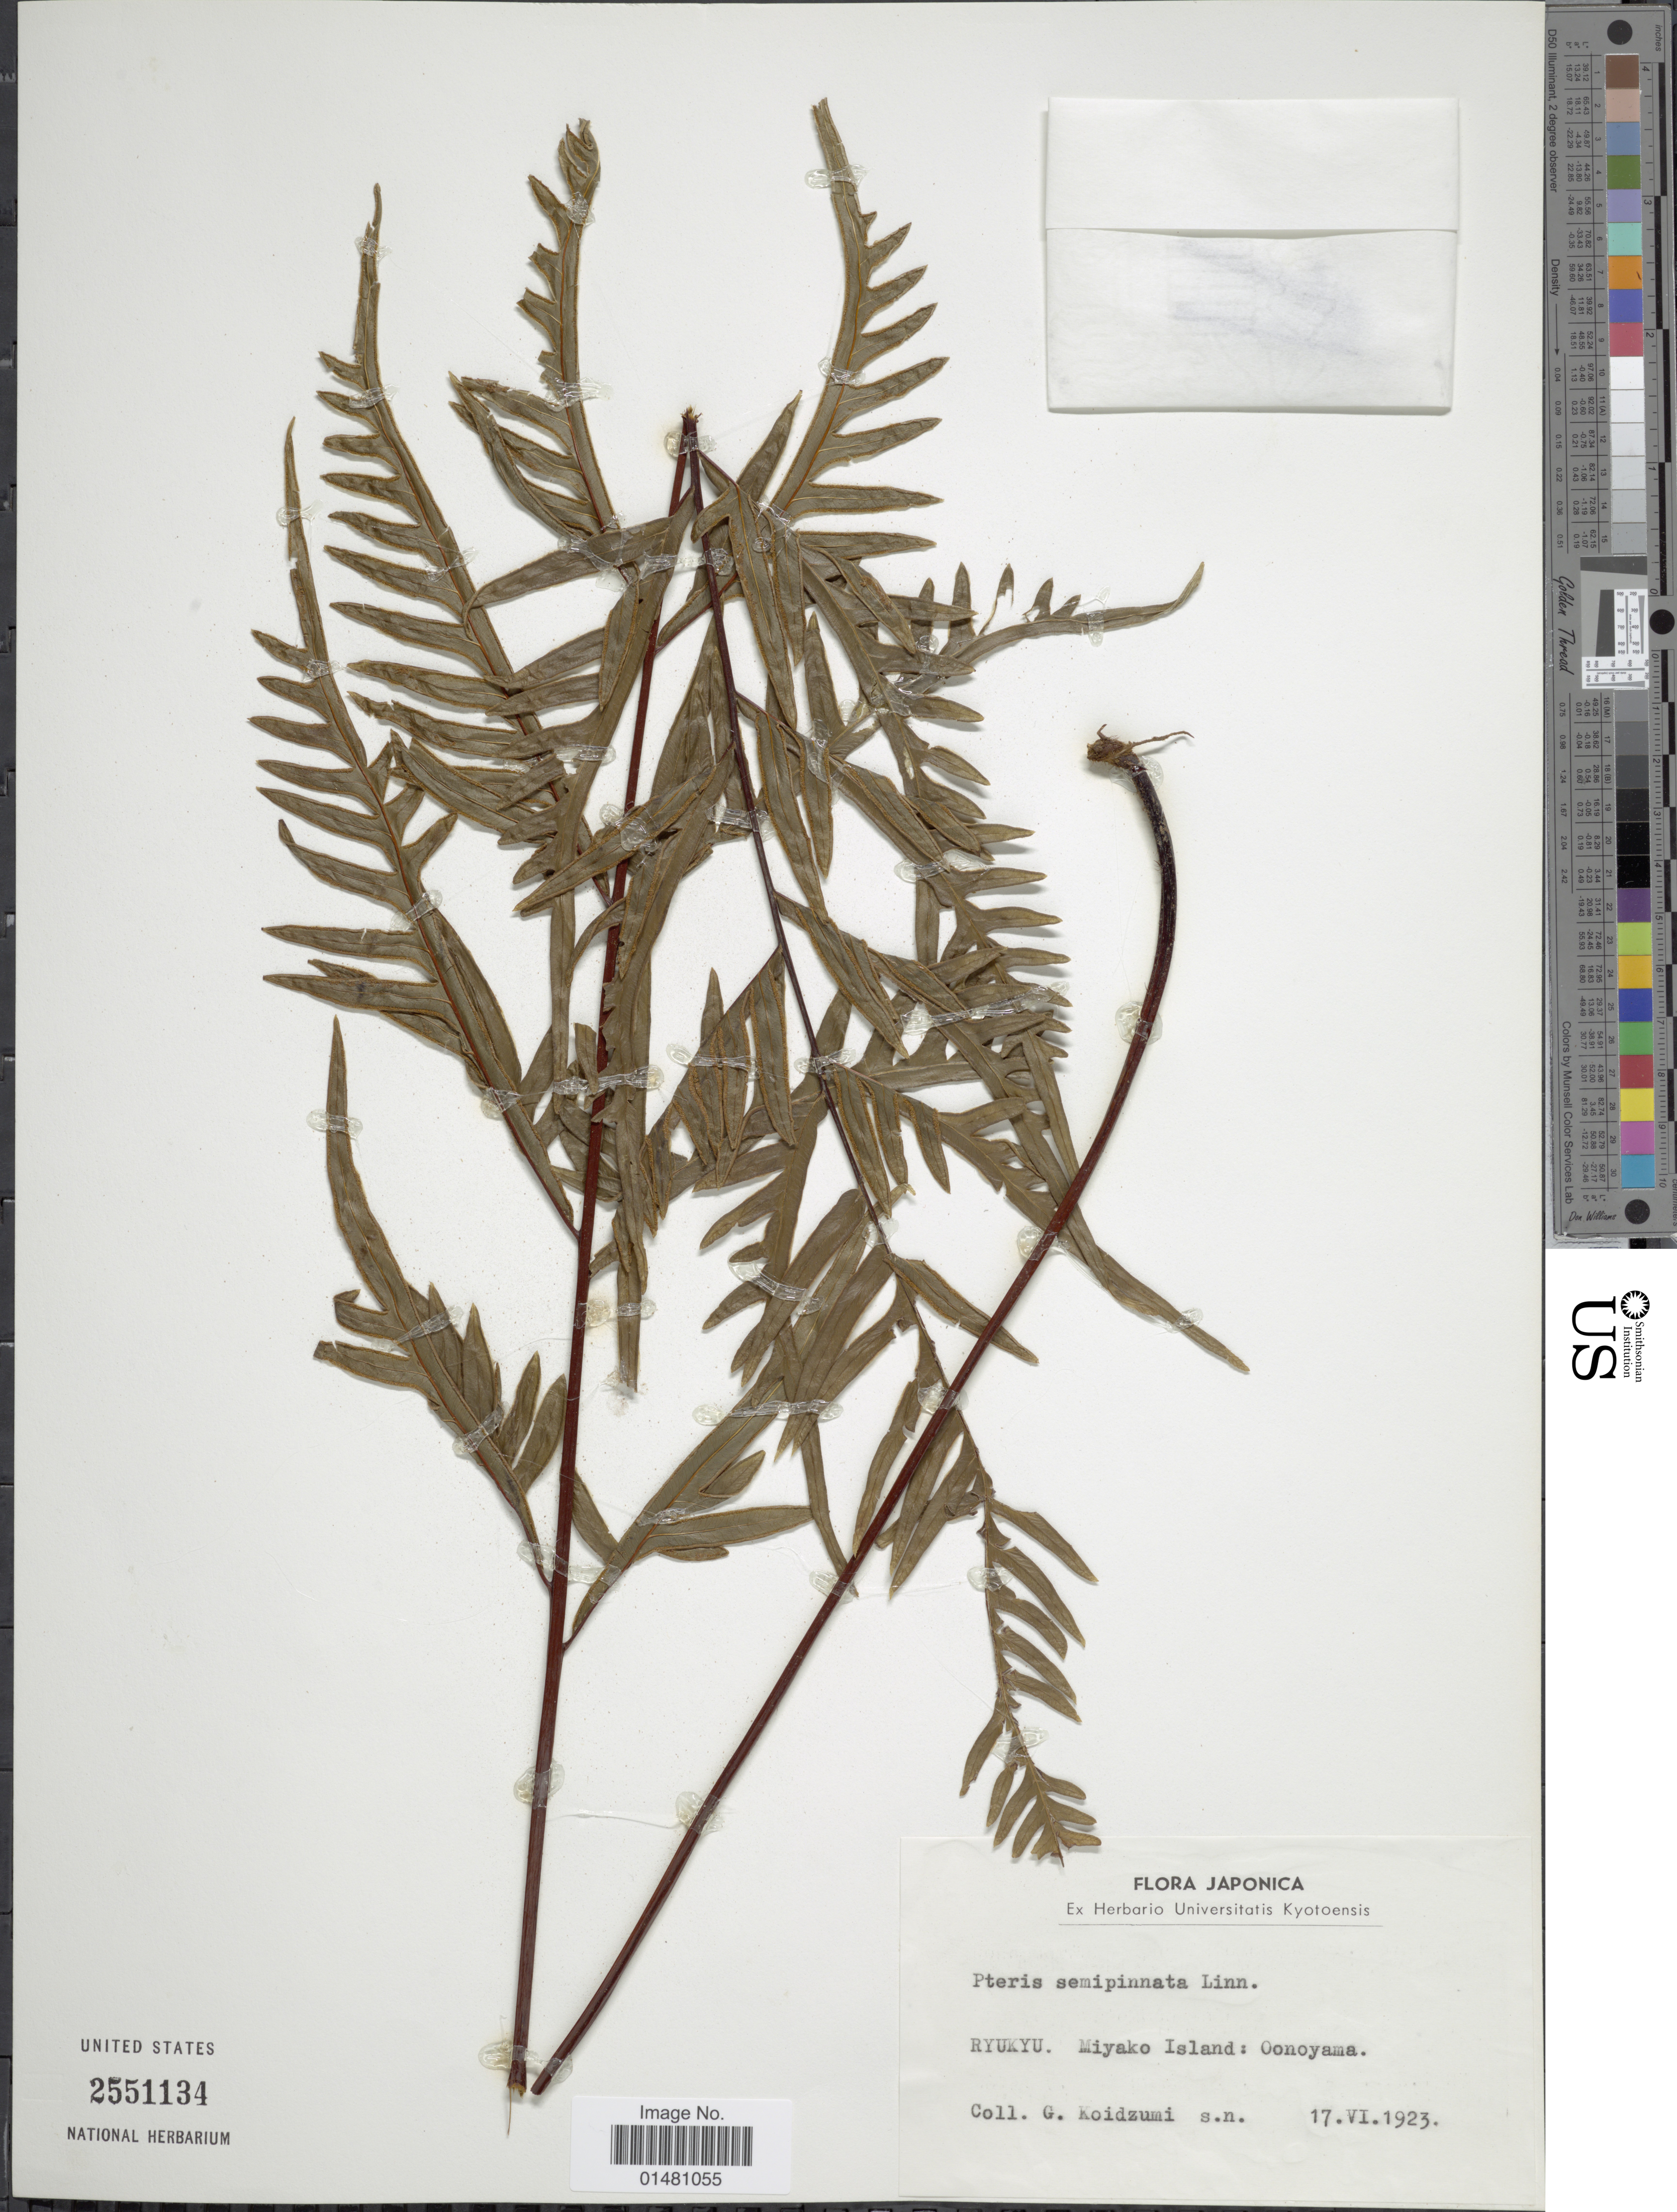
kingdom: Plantae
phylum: Tracheophyta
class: Polypodiopsida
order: Polypodiales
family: Pteridaceae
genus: Pteris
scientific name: Pteris semipinnata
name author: L.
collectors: G. Koidzumi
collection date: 1923-06-17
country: Japan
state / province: Okinawa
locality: Ryukyu. MIyako Island: Oonoyama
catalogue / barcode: US 2551134